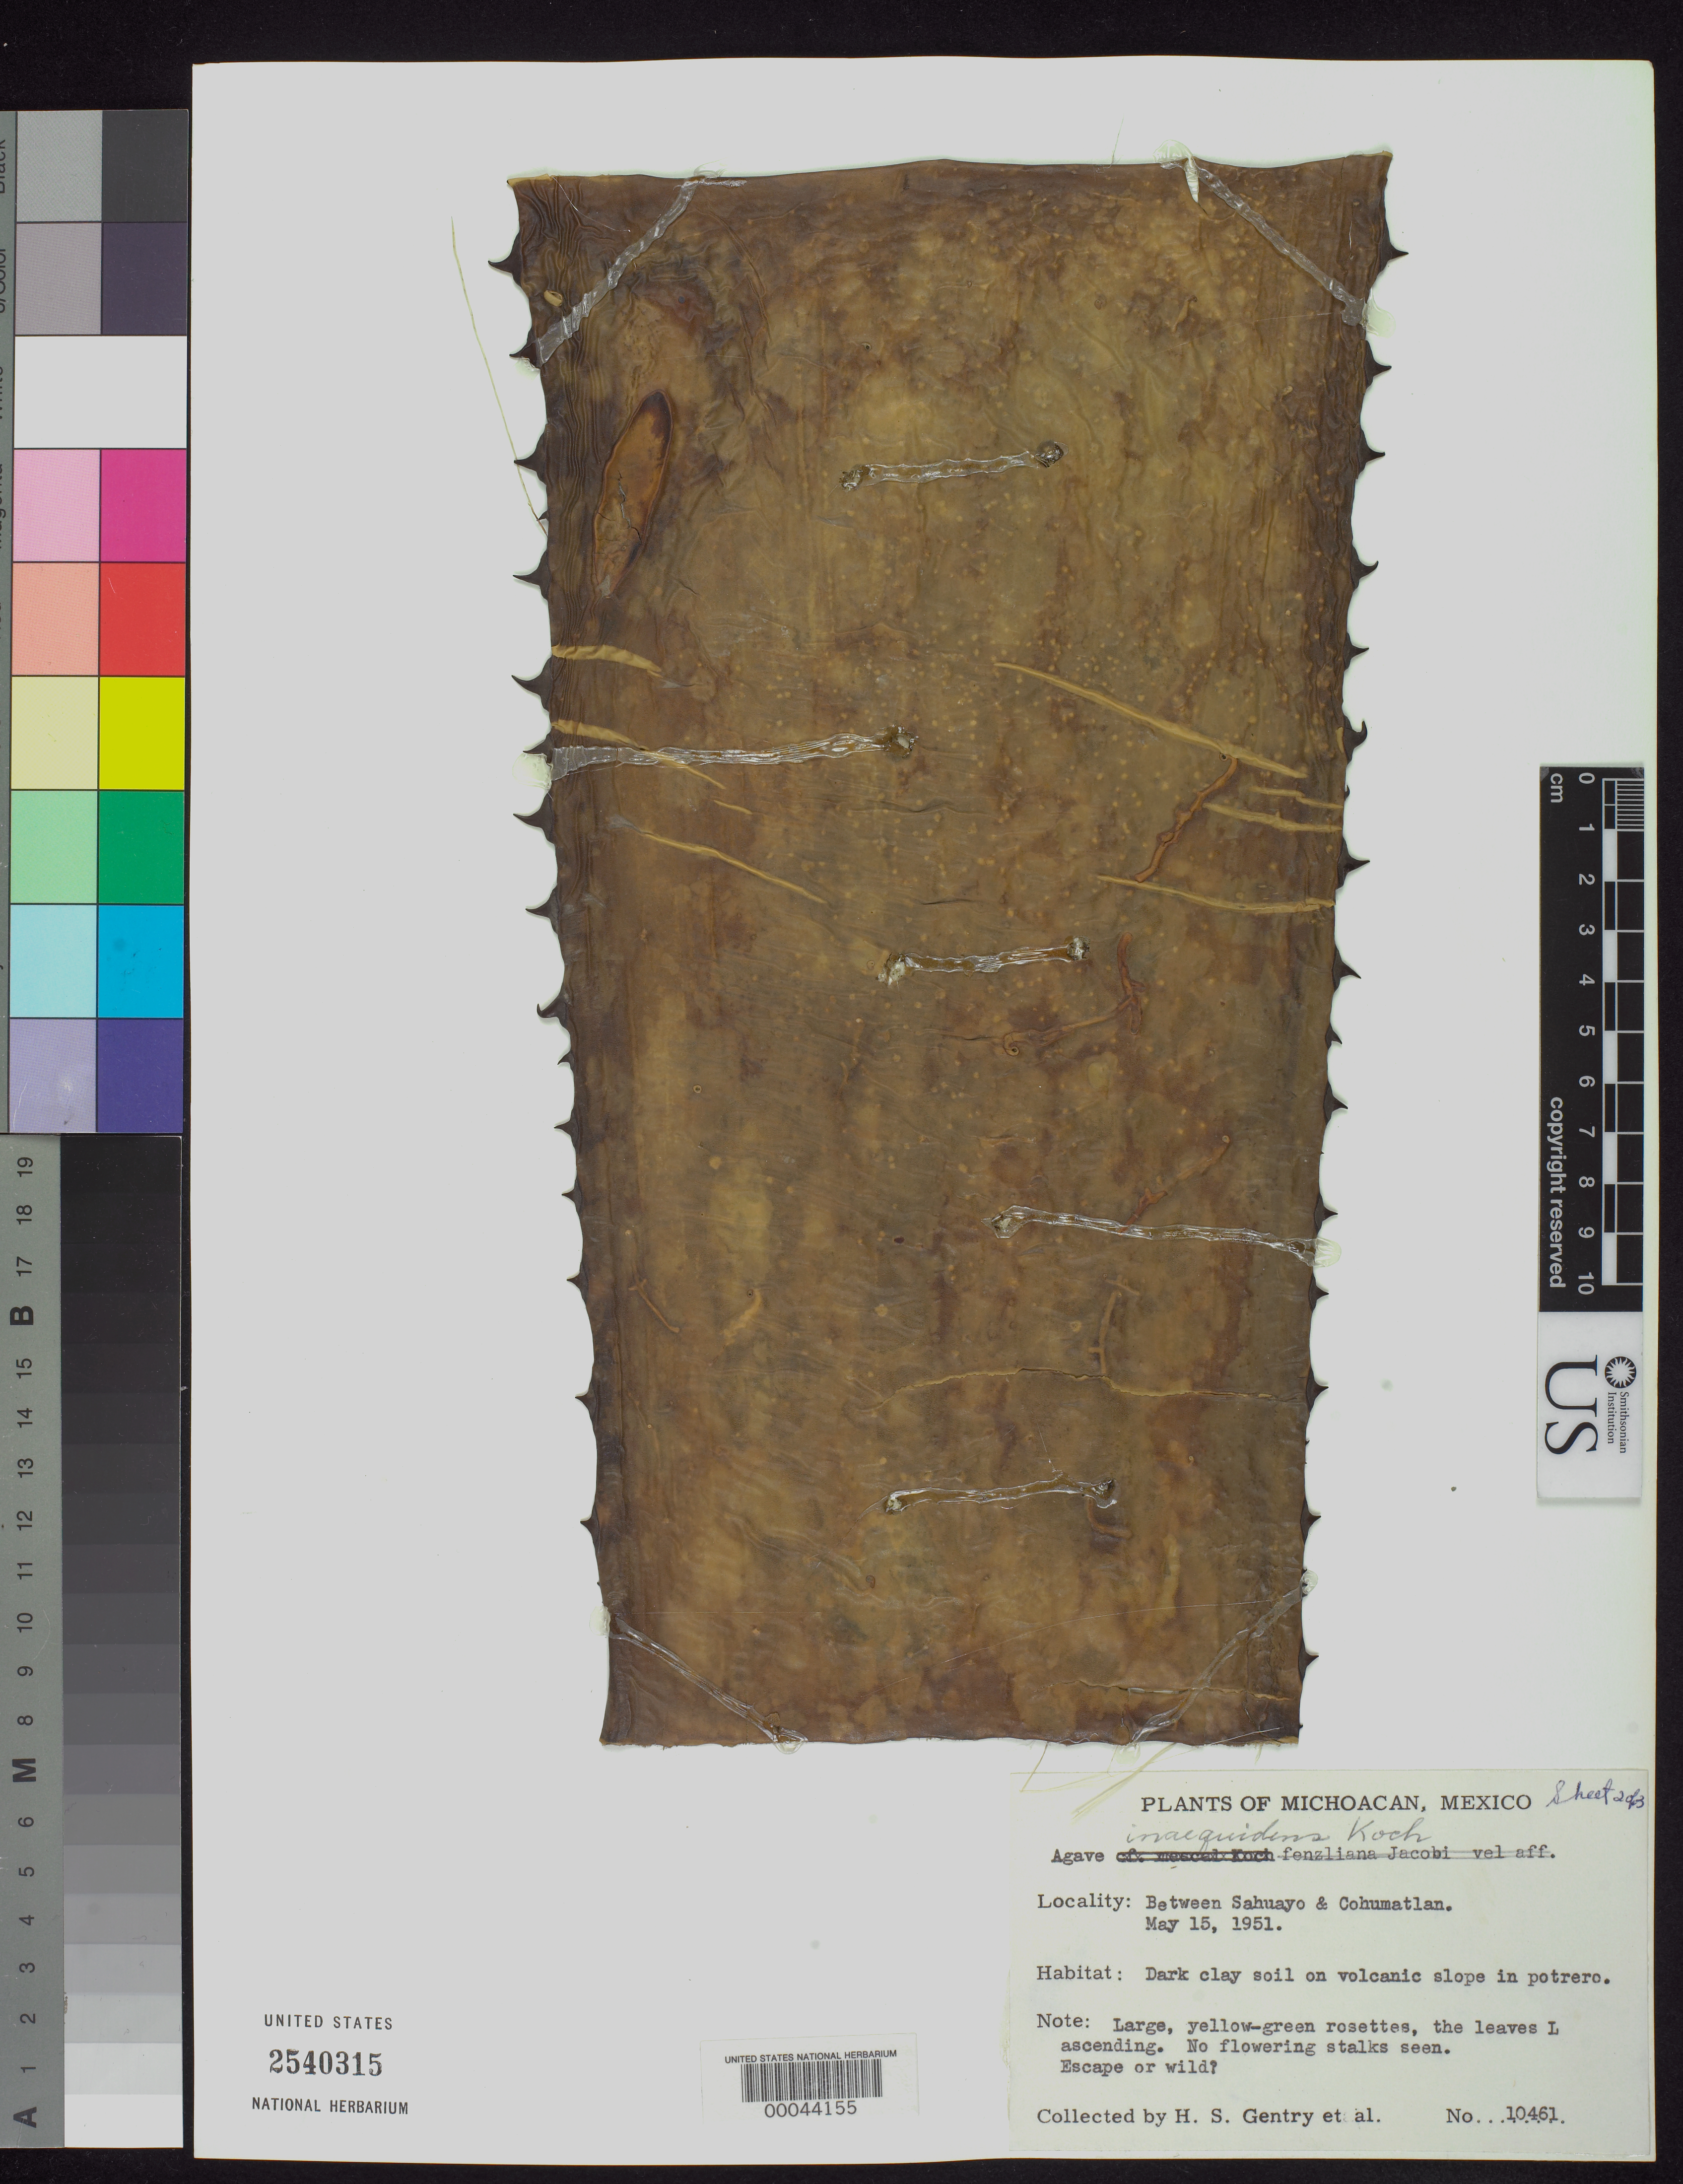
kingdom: Plantae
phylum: Tracheophyta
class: Liliopsida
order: Asparagales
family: Asparagaceae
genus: Agave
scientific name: Agave inaequidens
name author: K. Koch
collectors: H. S. Gentry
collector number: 10461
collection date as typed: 15 May 1951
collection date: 1951-05-15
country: Mexico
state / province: Michoacán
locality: Between sahuayo & cohumatlan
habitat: Dark clay soil on volcanic slope in potrero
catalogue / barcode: US 2540315